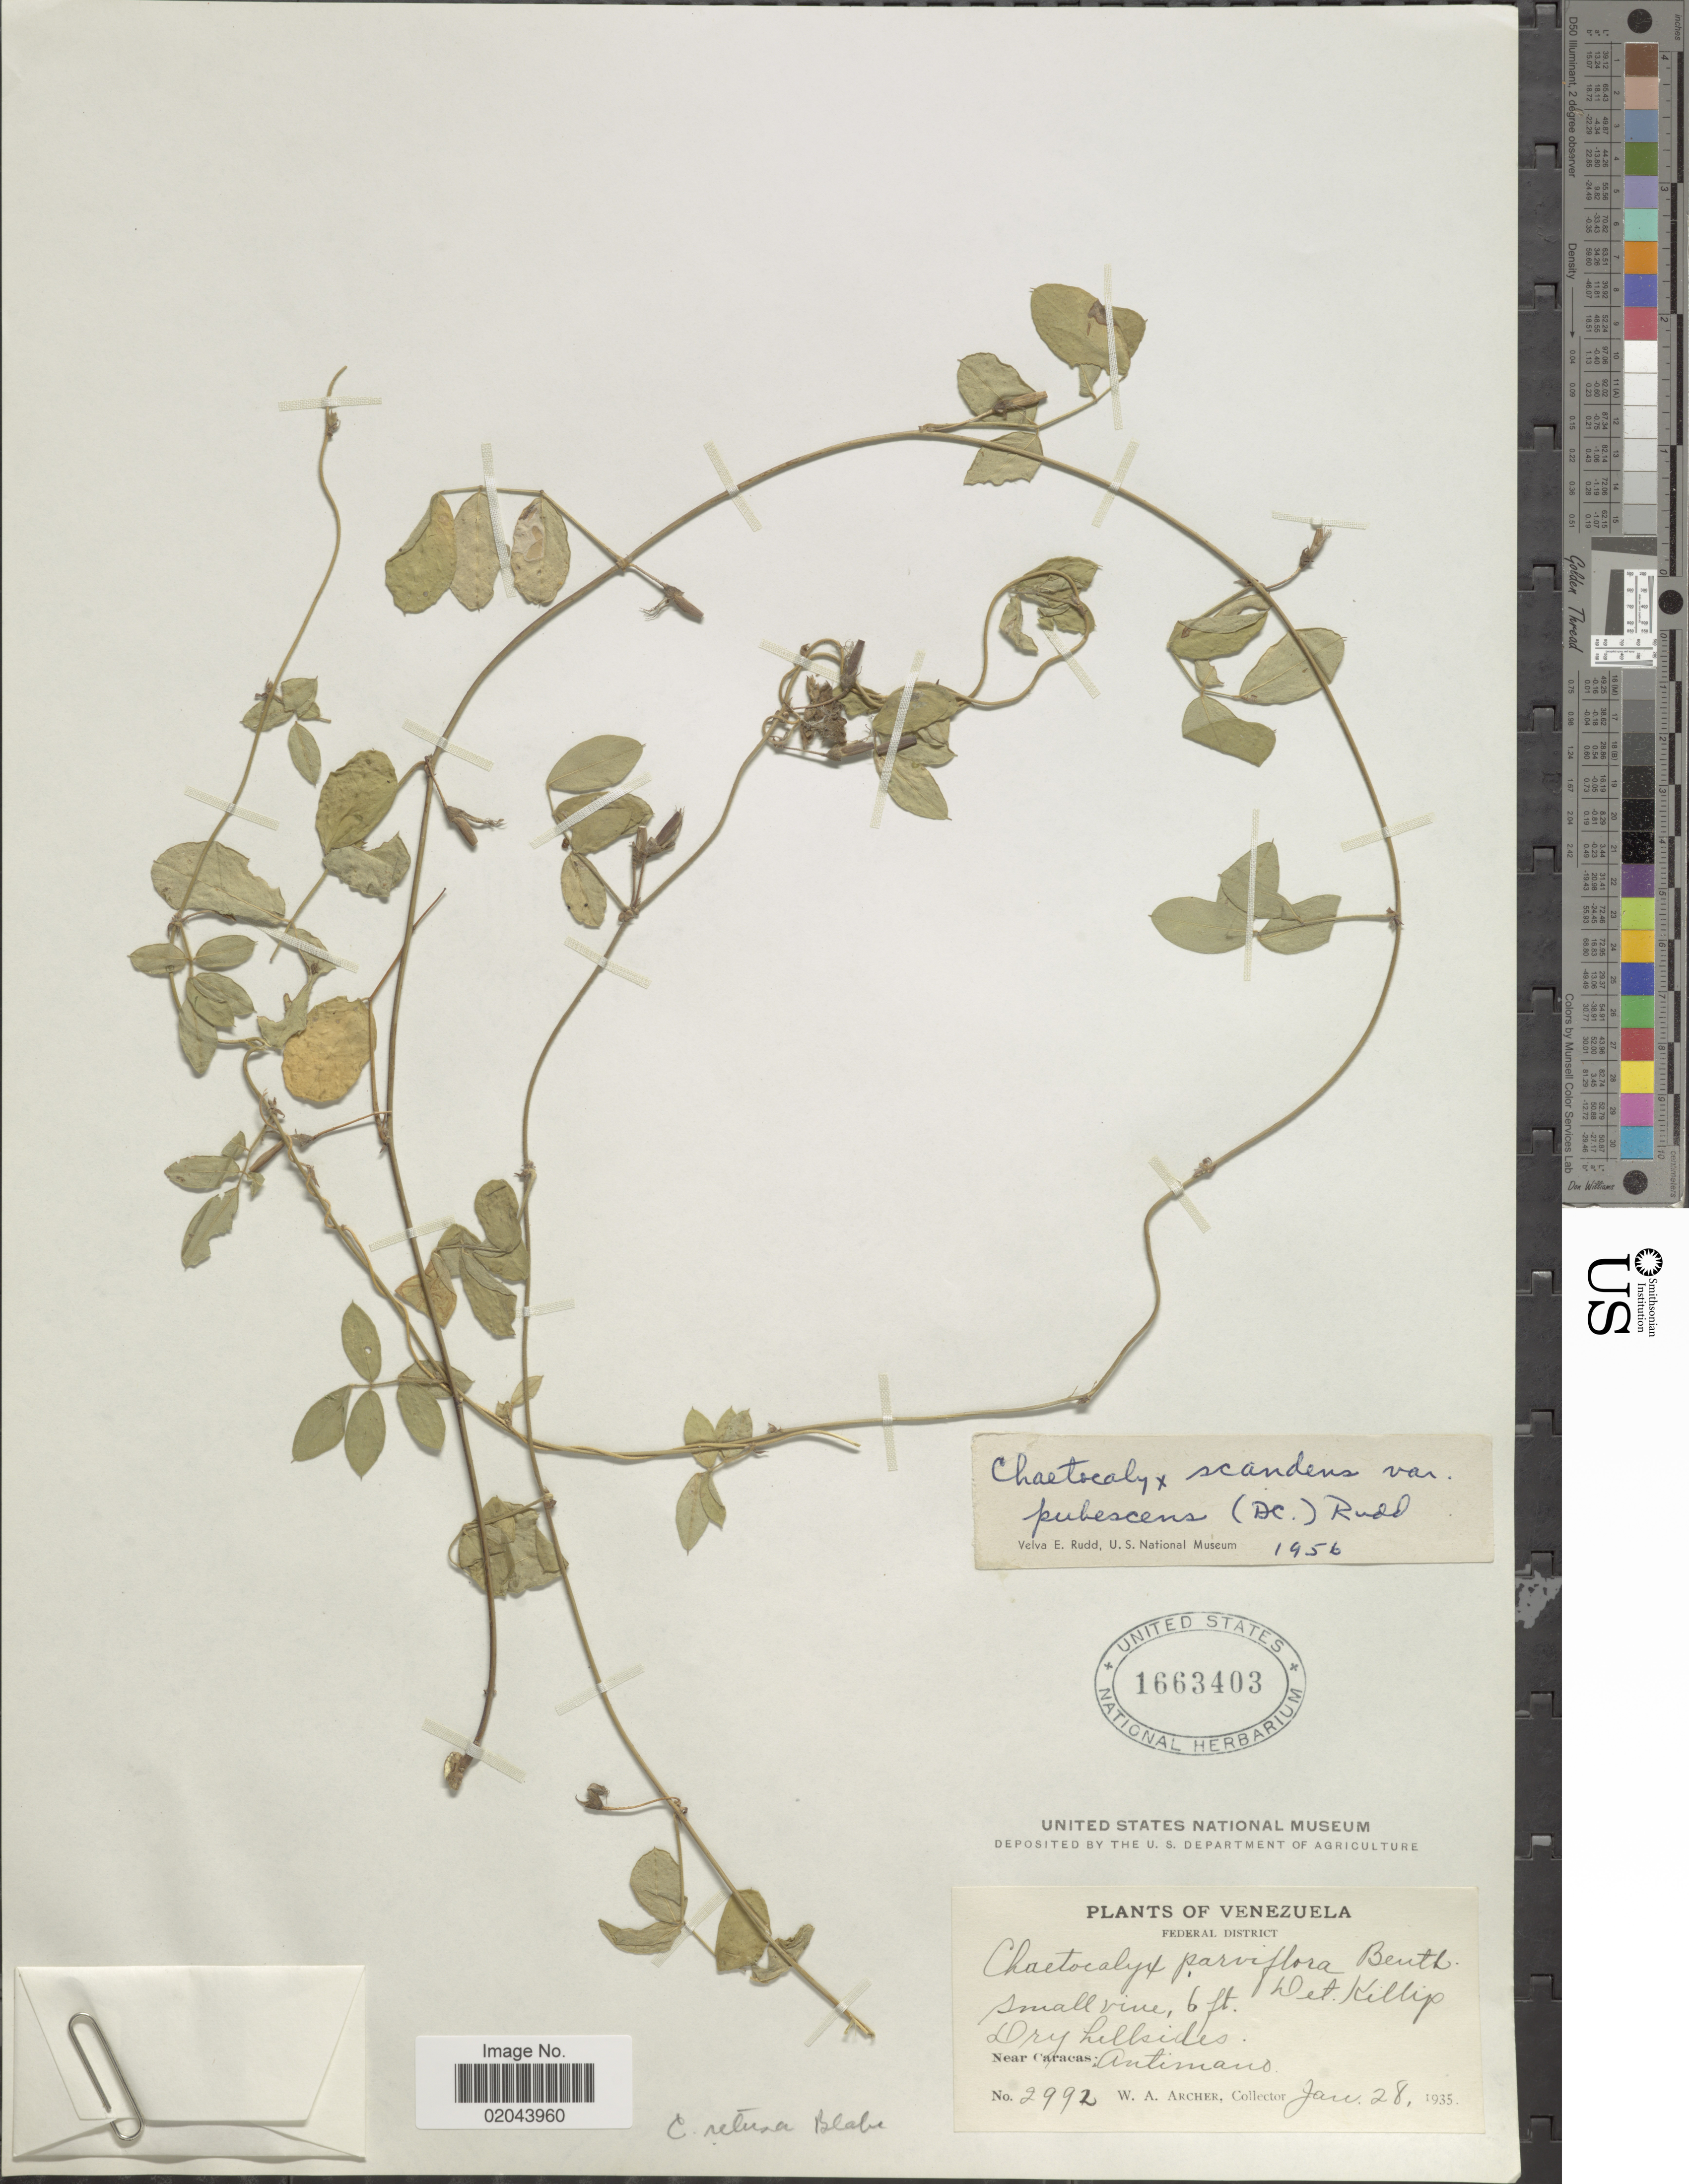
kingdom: Plantae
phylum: Tracheophyta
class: Magnoliopsida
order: Fabales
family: Fabaceae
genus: Chaetocalyx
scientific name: Chaetocalyx scandens var. pubescens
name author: (DC.) Rudd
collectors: W. A. Archer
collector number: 2992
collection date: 1935-01-28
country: Venezuela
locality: Federal District, Dry hillsides, Near Caracas: Antimano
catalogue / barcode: US 1663403